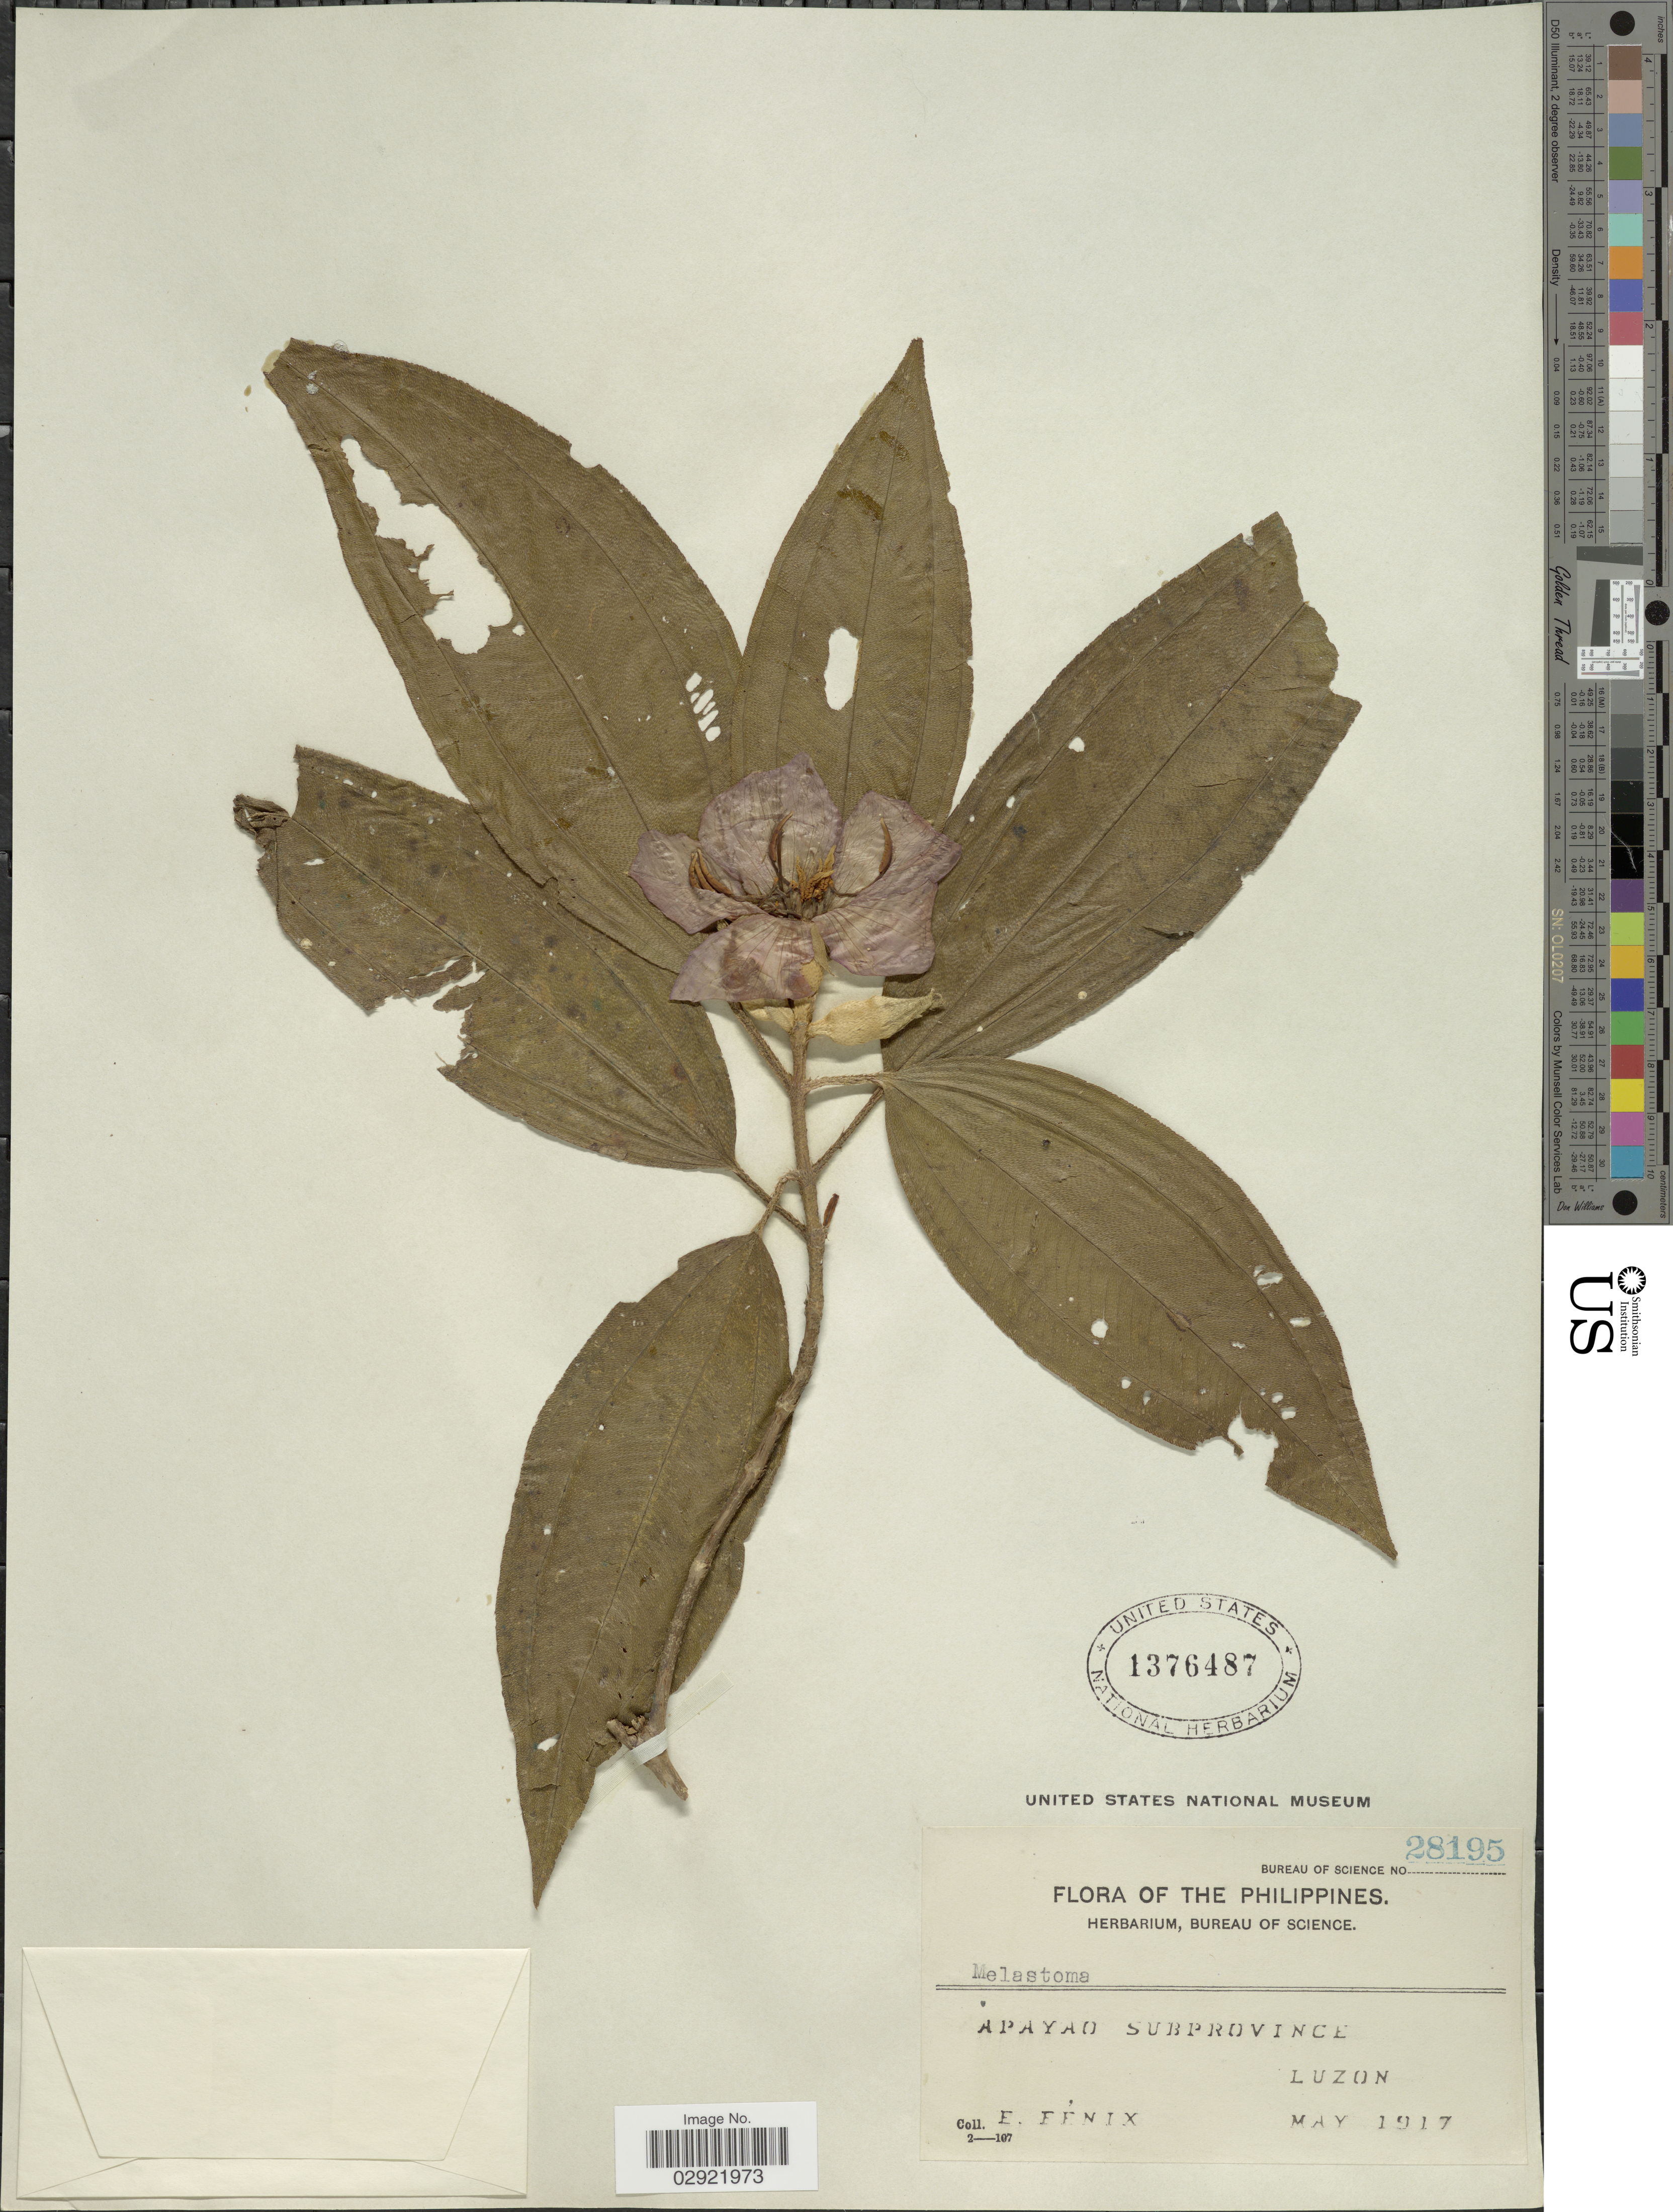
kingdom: Plantae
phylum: Tracheophyta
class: Magnoliopsida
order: Myrtales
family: Melastomataceae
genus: Melastoma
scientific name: Melastoma sp.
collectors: E. Fénix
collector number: Bureau of Science 28195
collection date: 1917-05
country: Philippines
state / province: Cordillera (Administrative Region)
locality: Apayao Subprovince, Luzon.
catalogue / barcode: US 1376487